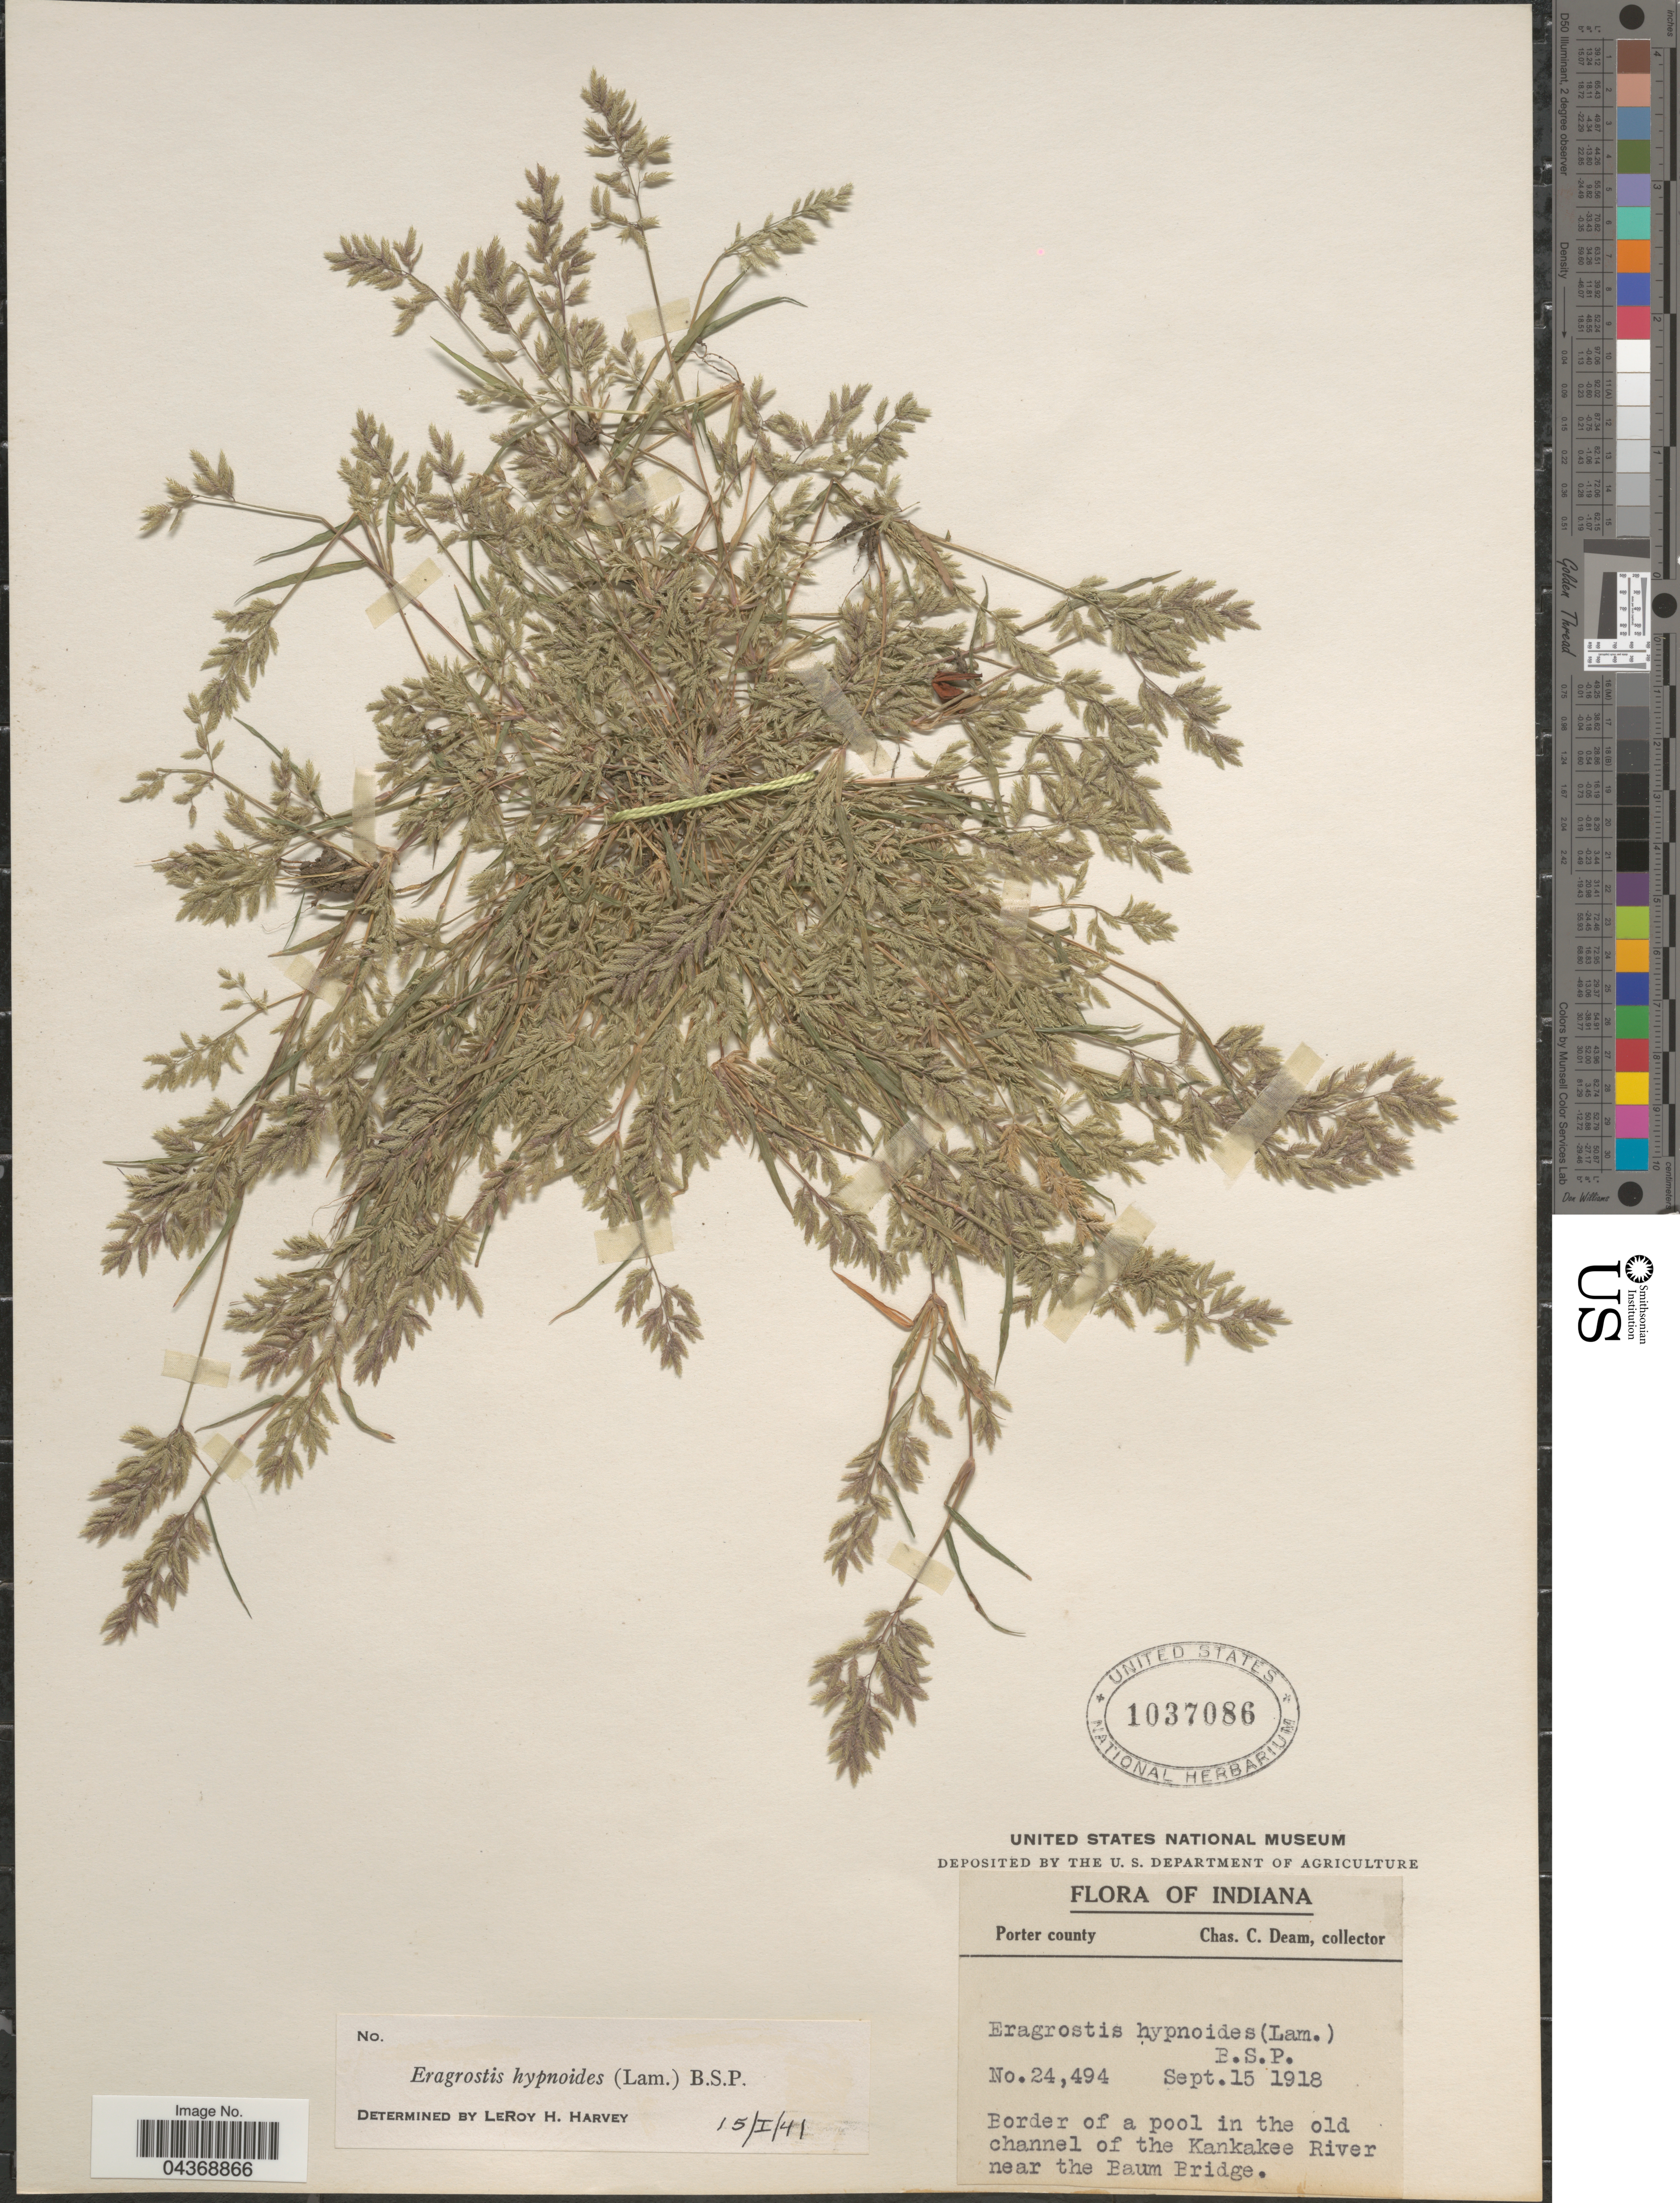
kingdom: Plantae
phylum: Tracheophyta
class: Liliopsida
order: Poales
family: Poaceae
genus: Eragrostis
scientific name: Eragrostis hypnoides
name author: (Lam.) Britton, Stearns & Poggenb.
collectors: C. C. Deam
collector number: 24494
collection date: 1918-09-15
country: United States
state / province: Indiana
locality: Porter county. Border of a pool in the old channel of the Kankakee River near the Baum Bridge.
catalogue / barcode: US 1037086